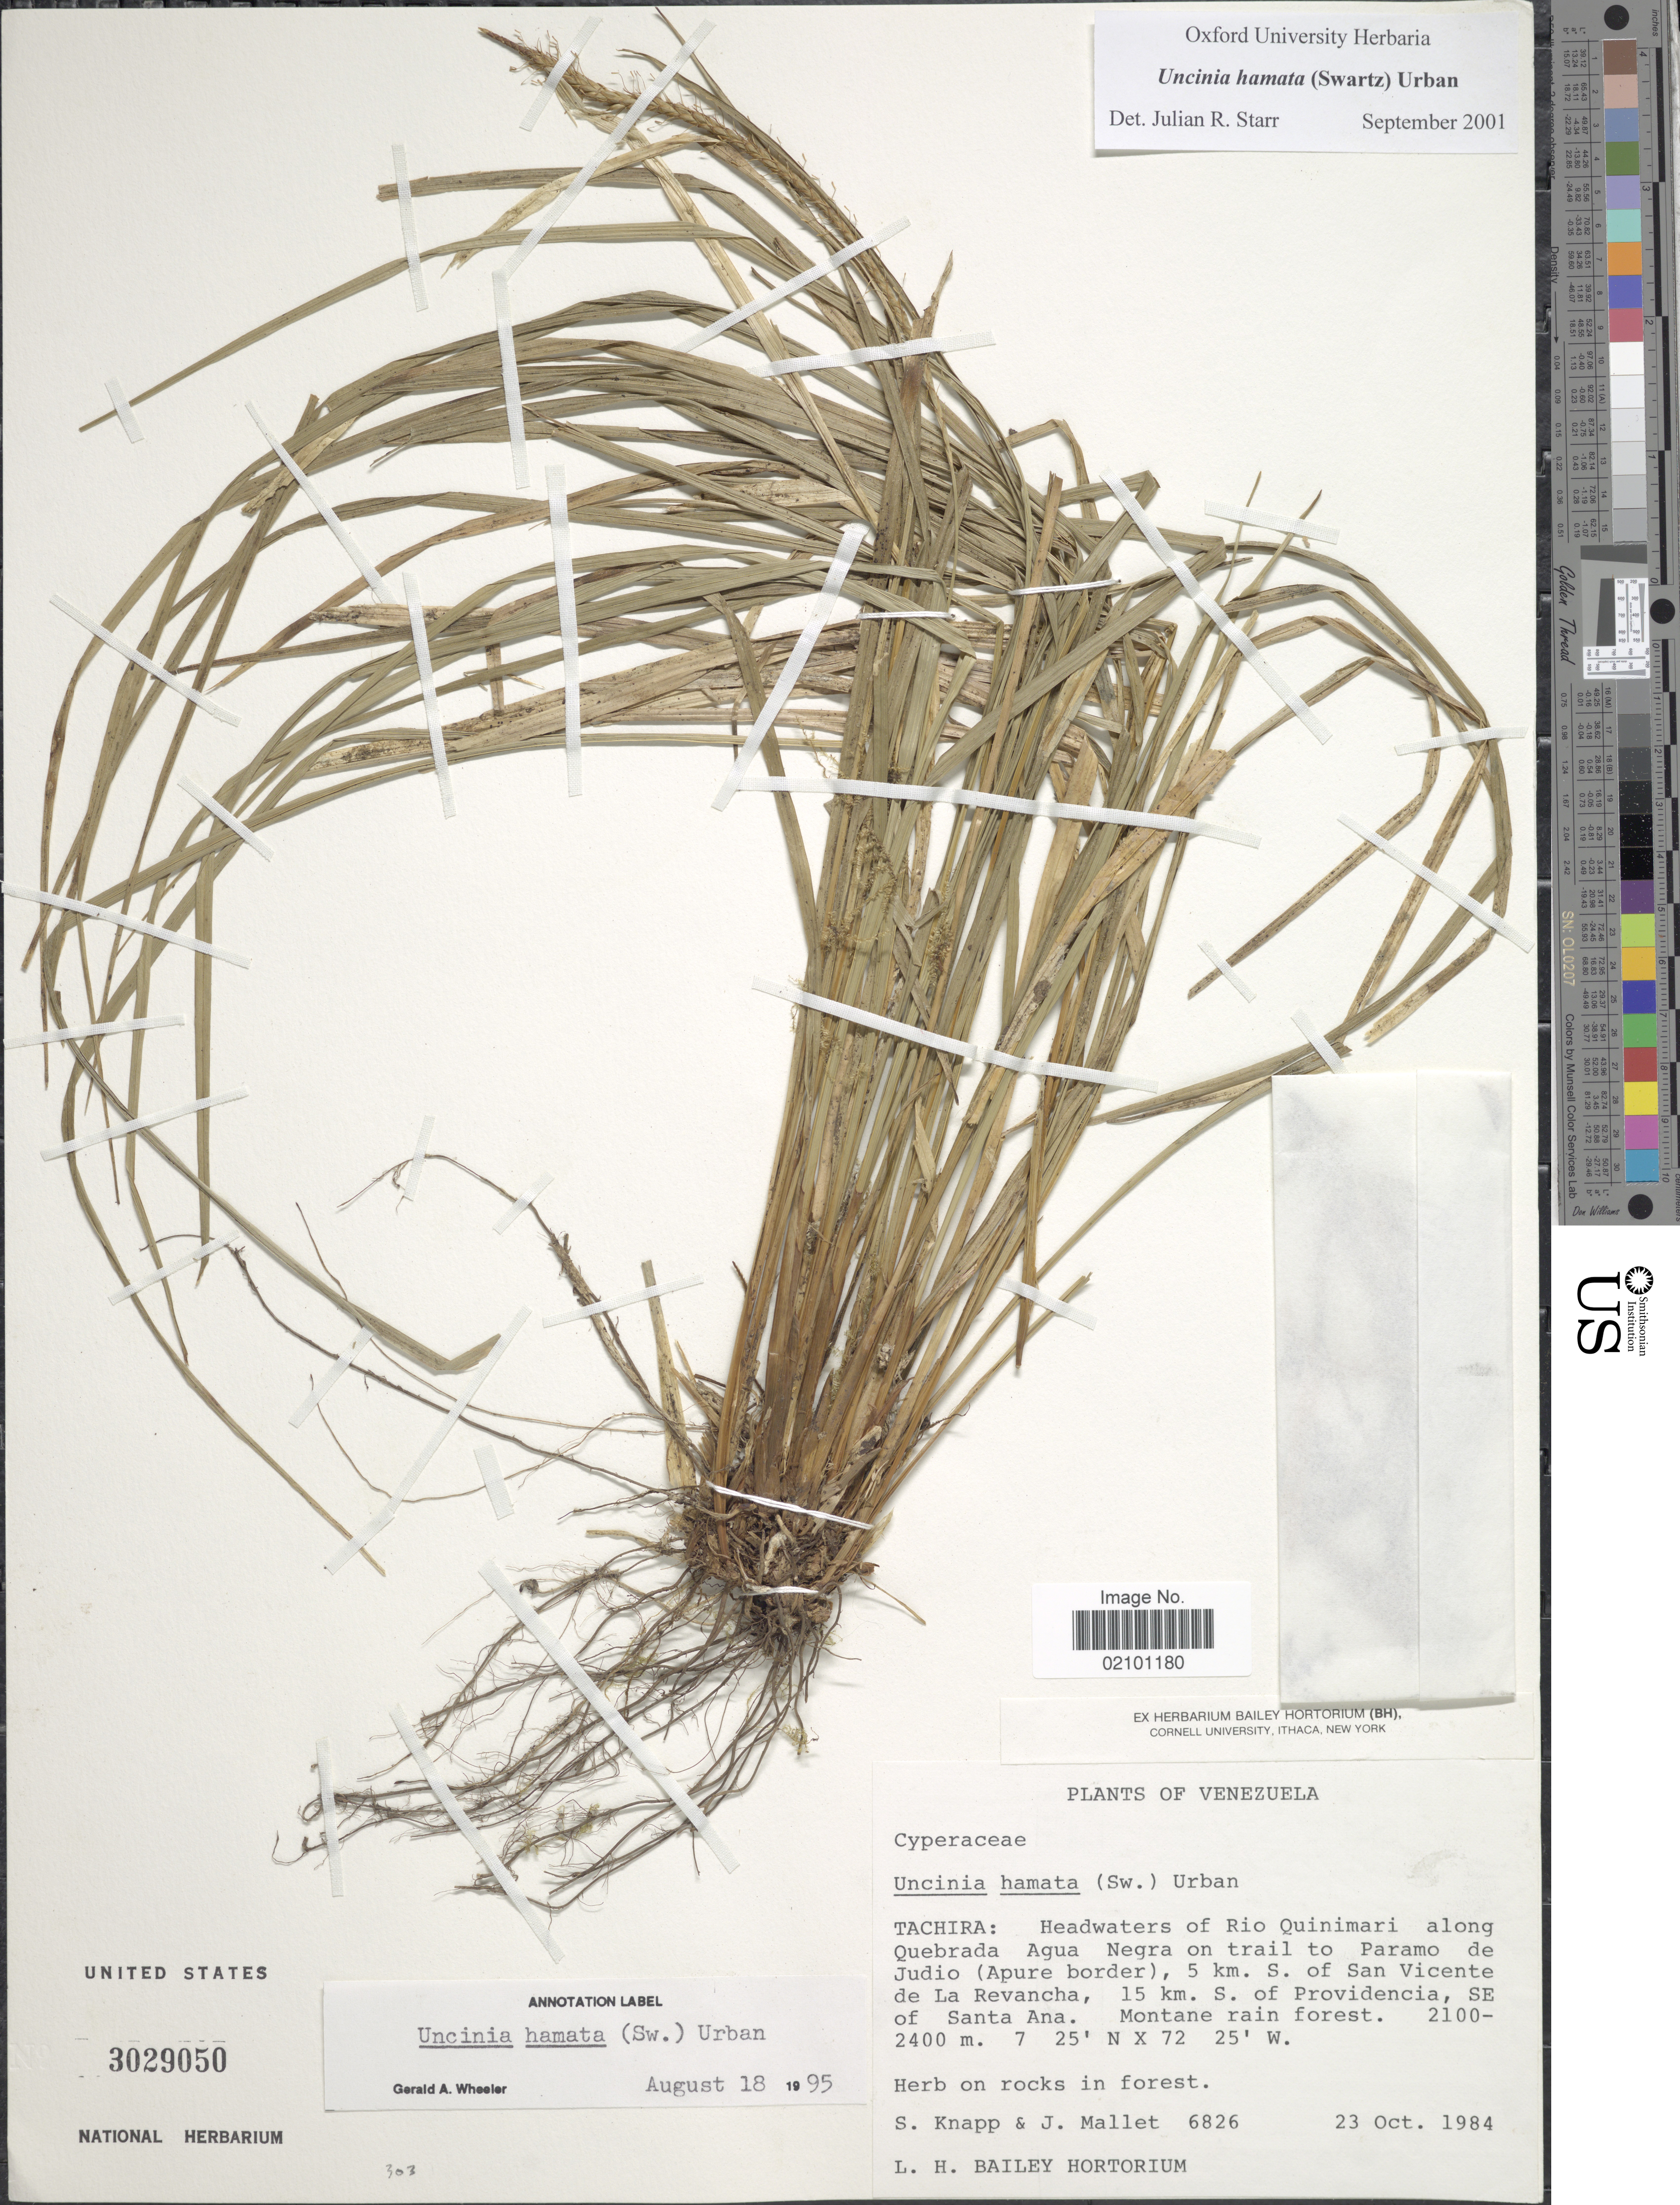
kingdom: Plantae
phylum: Tracheophyta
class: Liliopsida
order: Poales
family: Cyperaceae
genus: Carex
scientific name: Carex hamata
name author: Sw.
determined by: Strong, M. T., (US), Smithsonian Institution - National Museum of Natural History (UNITED STATES)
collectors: S. Knapp & J. Mallet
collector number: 6826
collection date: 1984-10-23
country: Venezuela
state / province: Tachira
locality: Headwaters of Rio Quinimari along Quebrada Agua Negra on trail to Paramo de Judio (Apure border), 5 km S of San Vicente de La Revancha, 15 km S of Providencia, SE of Santa Ana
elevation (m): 2100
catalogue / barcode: US 3029050